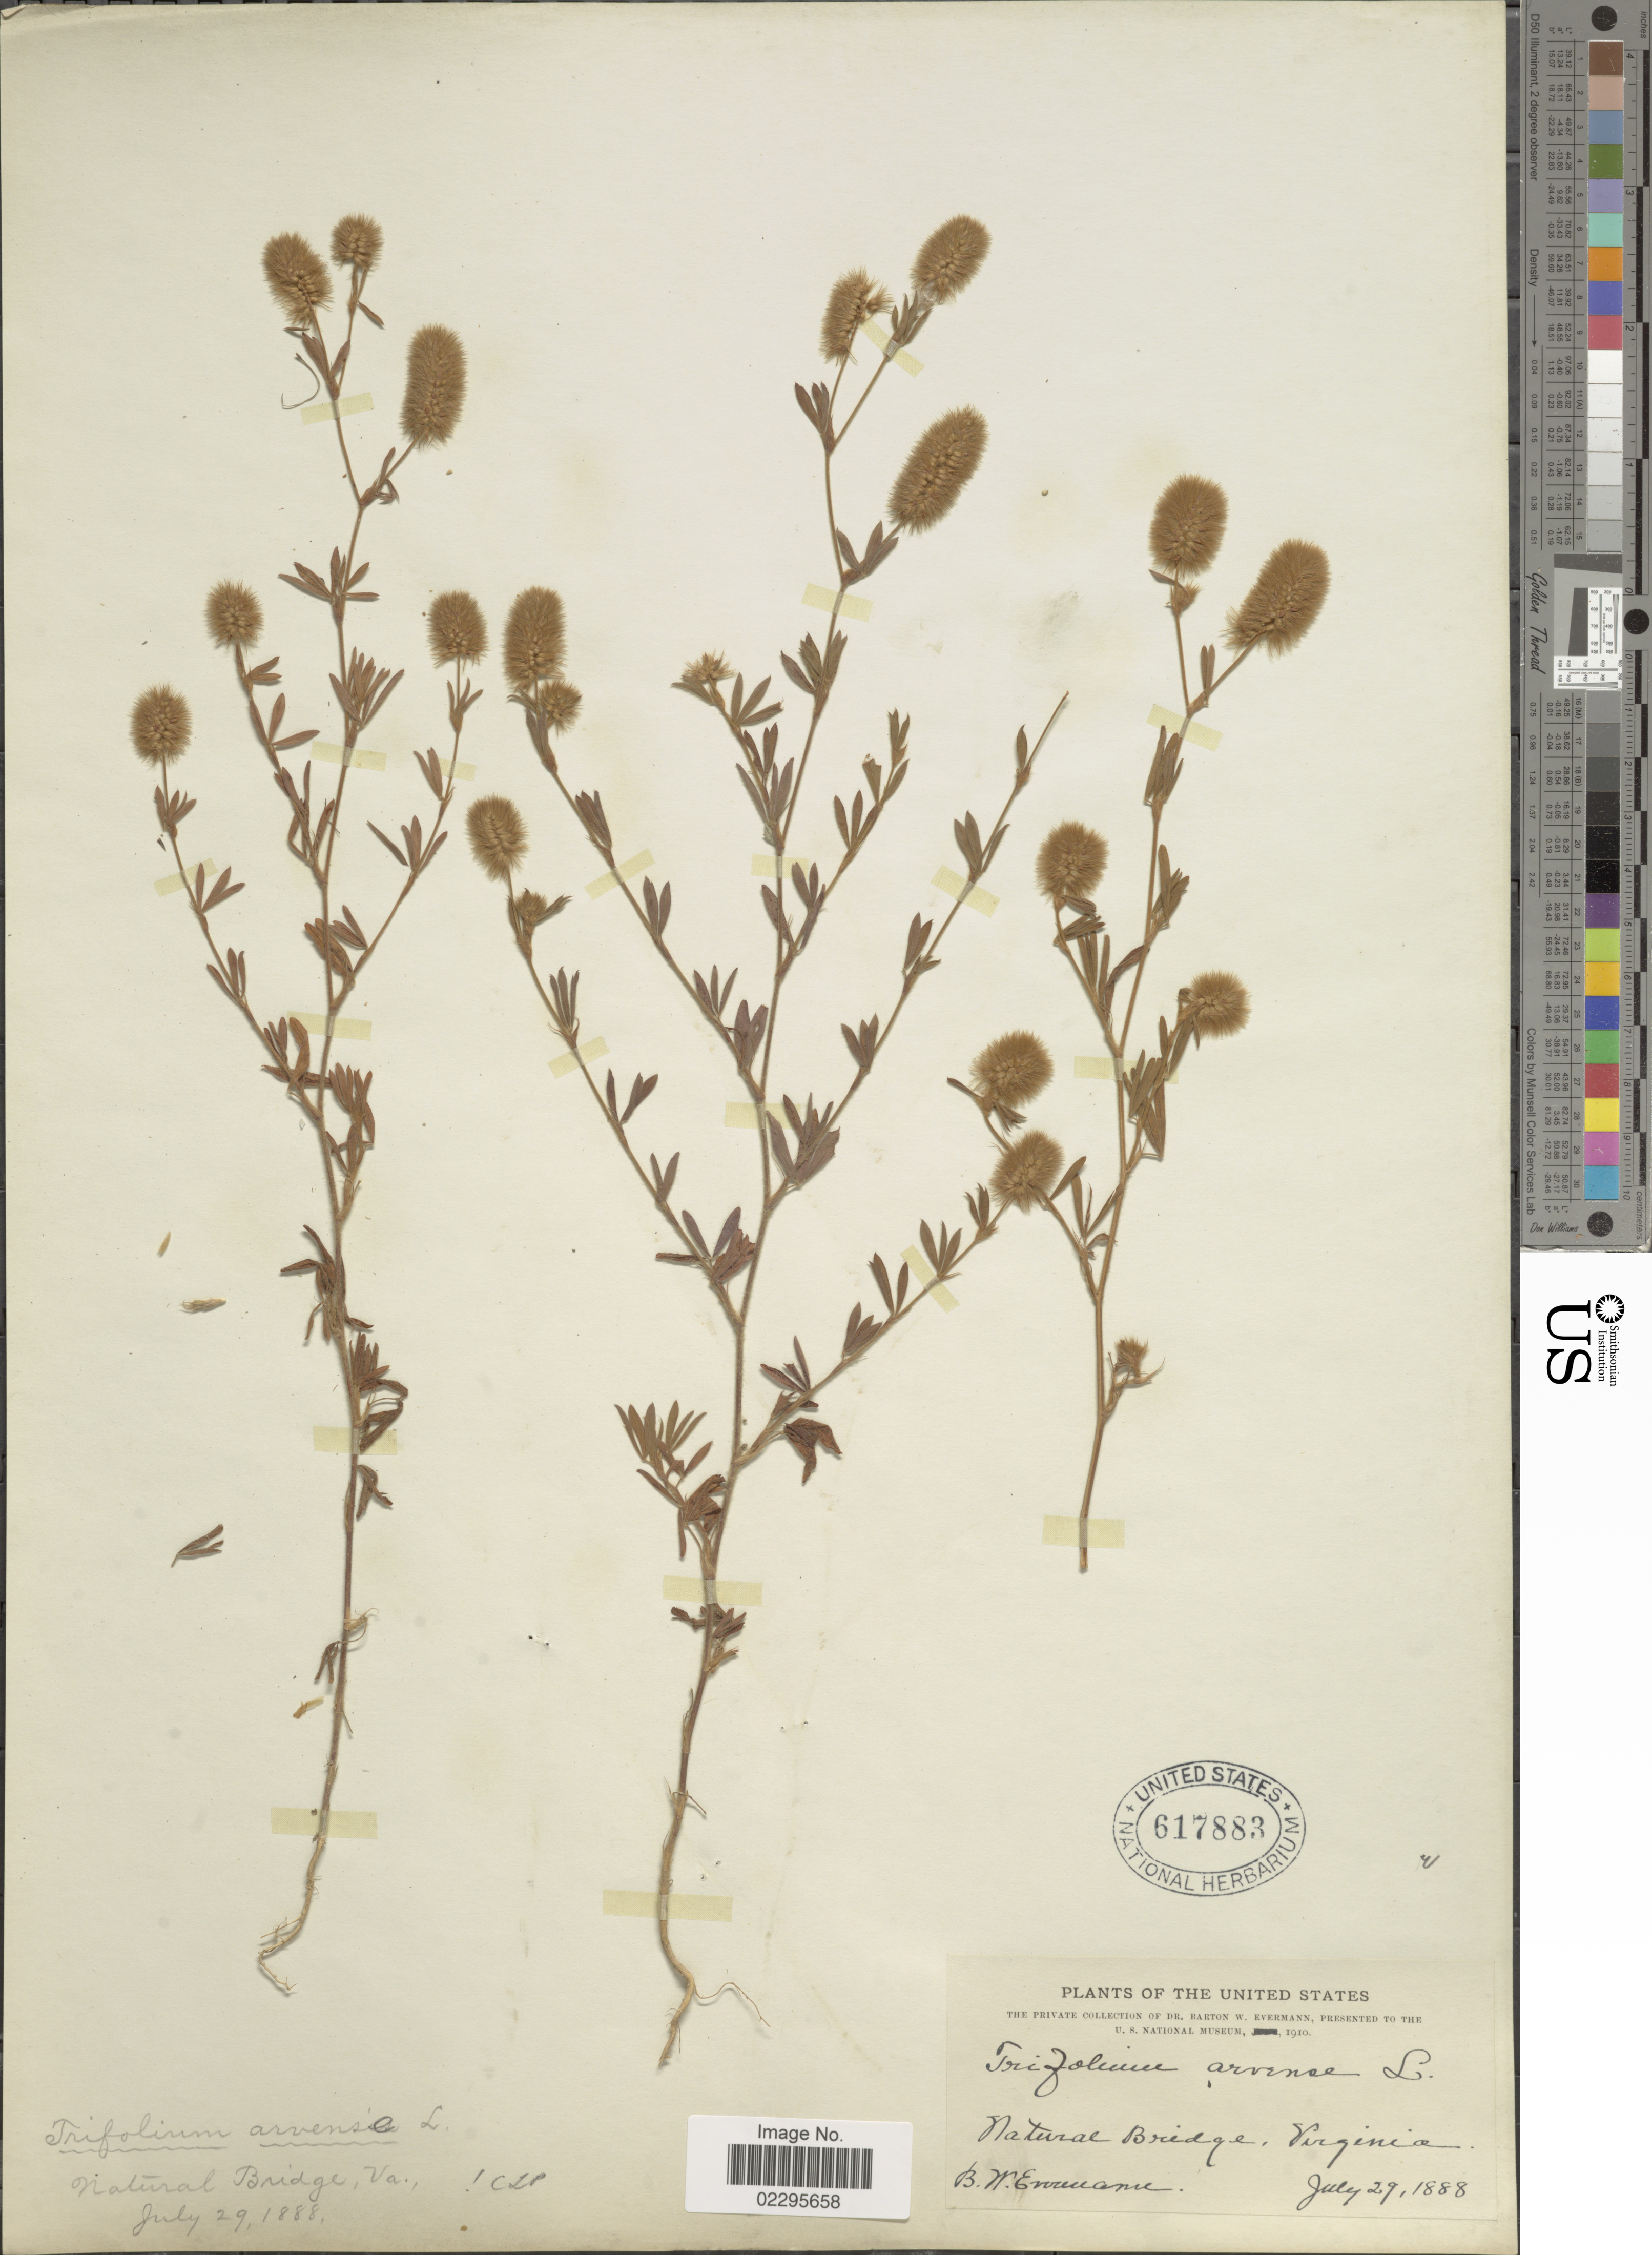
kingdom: Plantae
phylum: Tracheophyta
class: Magnoliopsida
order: Fabales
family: Fabaceae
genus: Trifolium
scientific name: Trifolium arvense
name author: L.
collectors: B. W. Evermann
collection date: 1888-07-29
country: United States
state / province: Virginia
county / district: Rockbridge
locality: Natural Bridge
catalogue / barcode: US 617883